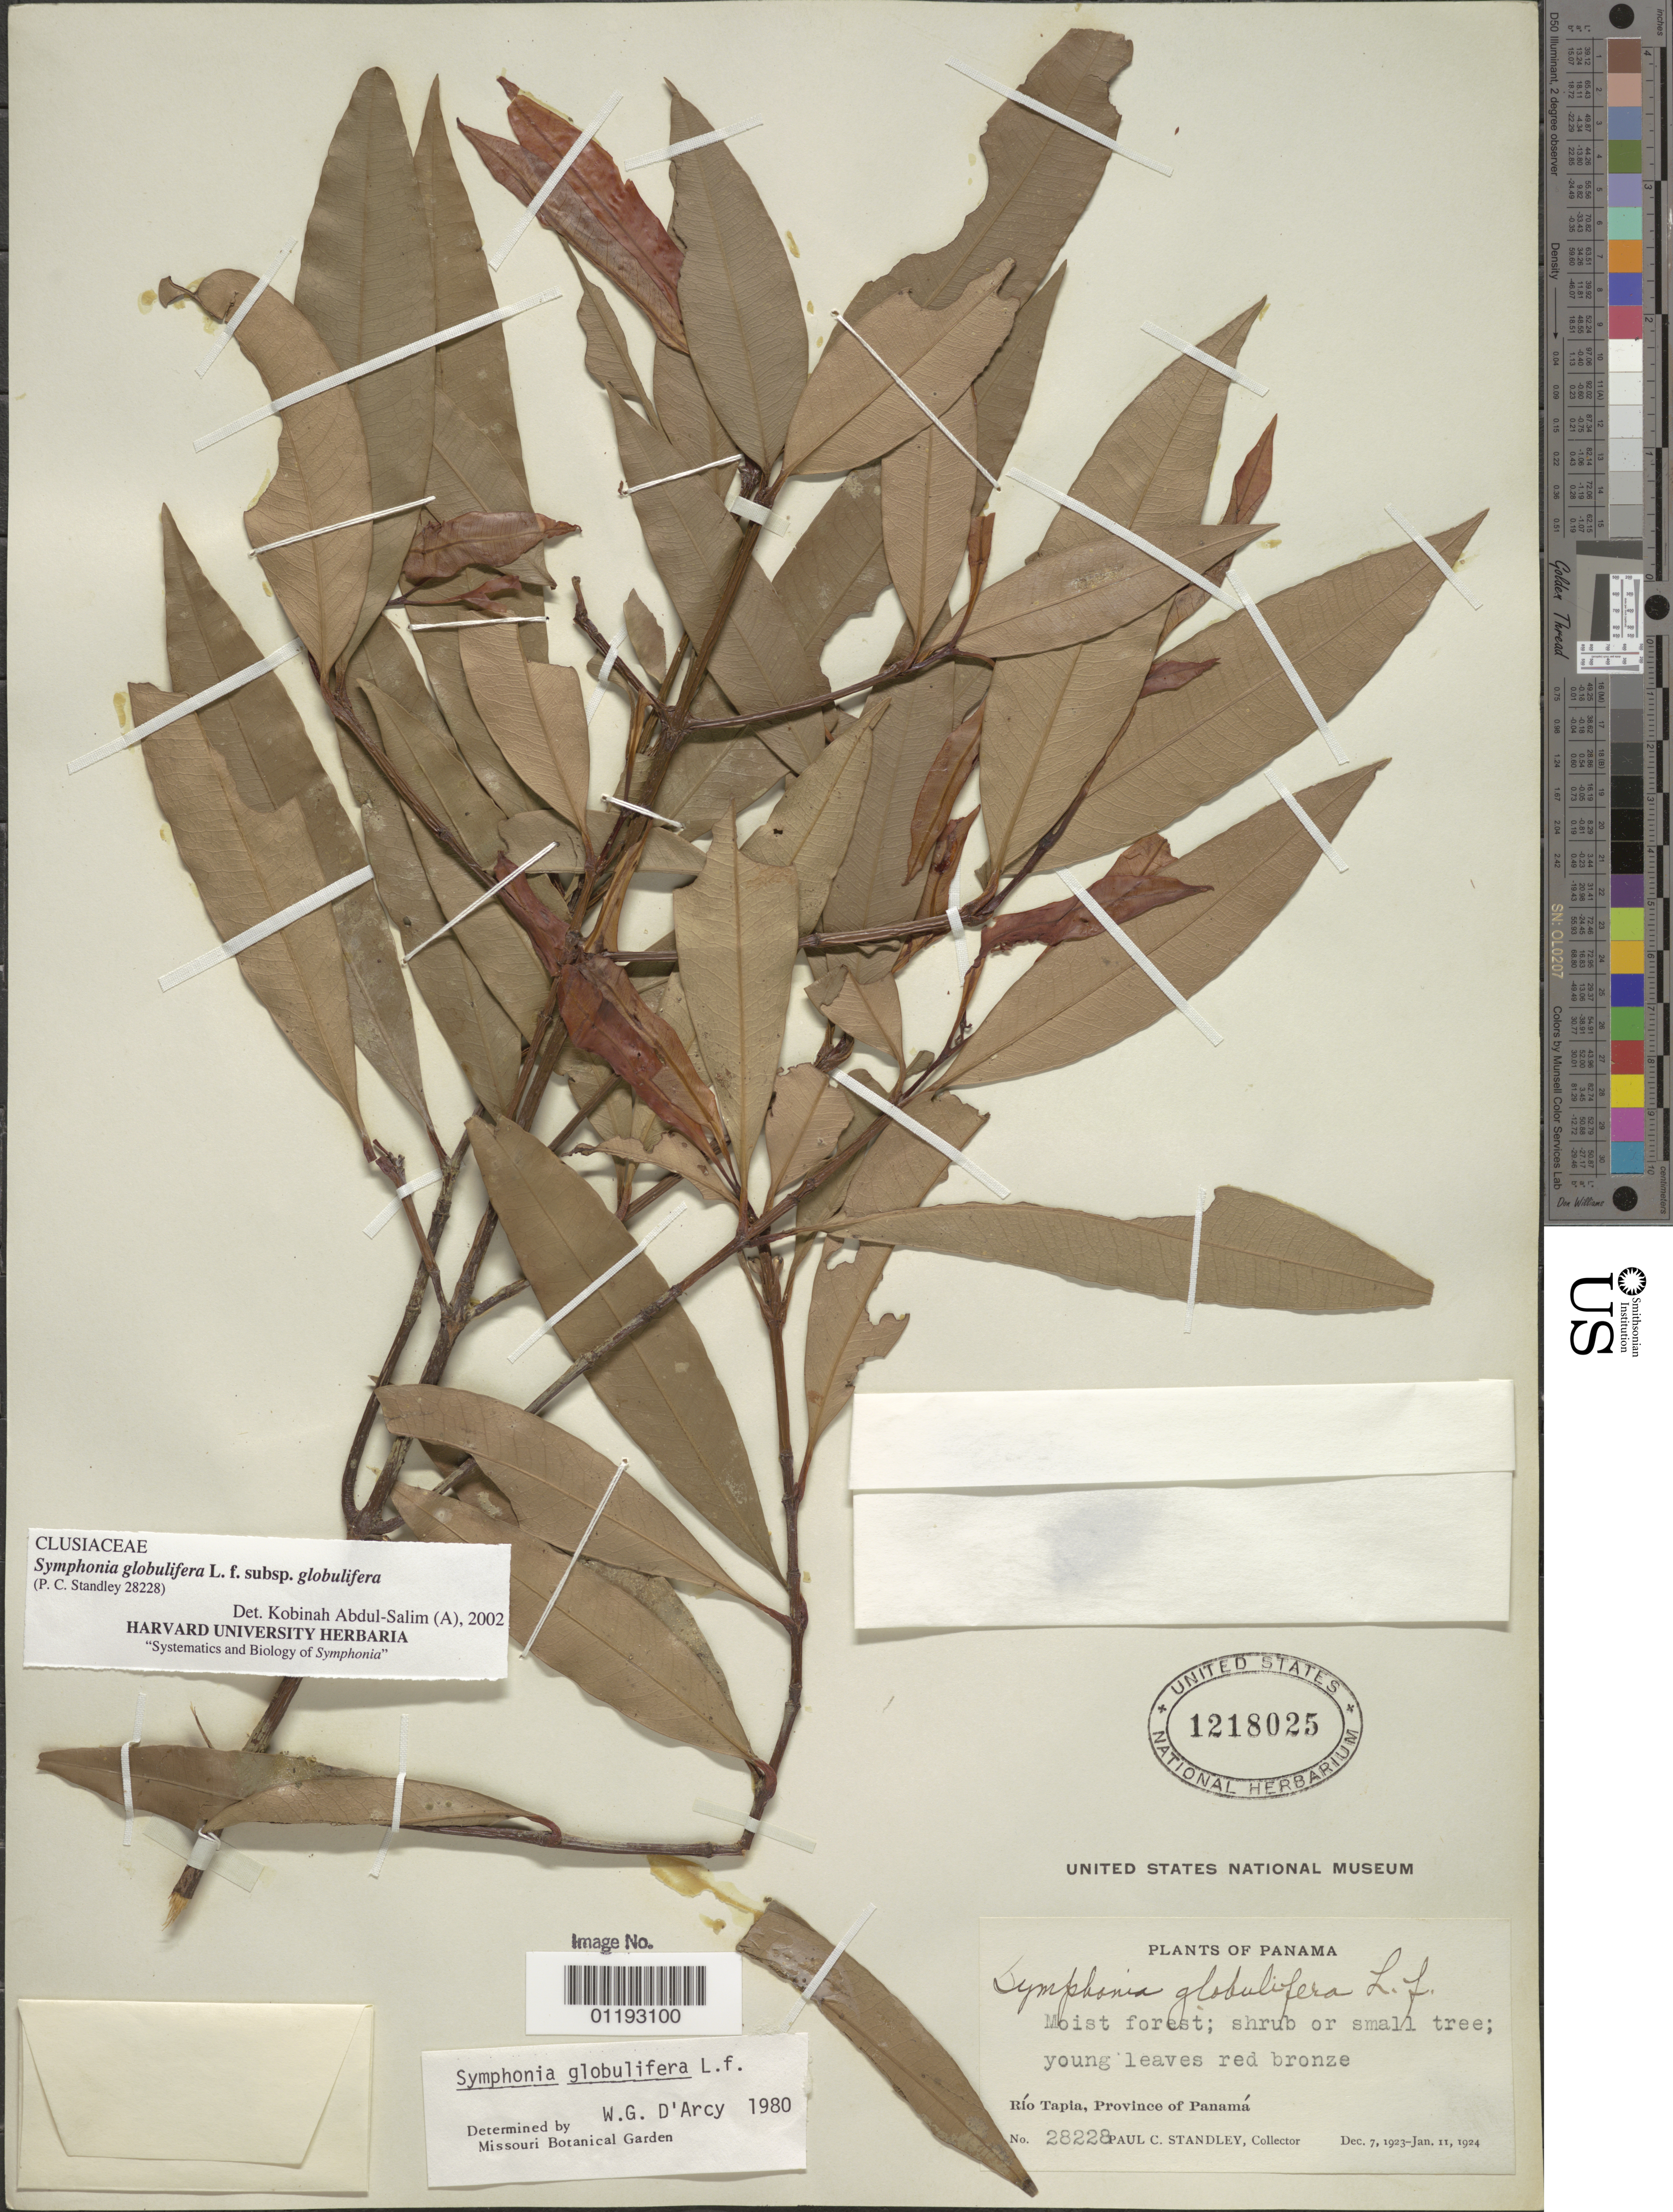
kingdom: Plantae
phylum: Tracheophyta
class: Magnoliopsida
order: Malpighiales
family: Clusiaceae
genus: Symphonia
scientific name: Symphonia globulifera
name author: L. f.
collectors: P. C. Standley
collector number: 28228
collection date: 1923-12-07/1924-01-11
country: Panama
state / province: Panamá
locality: Río Tapia.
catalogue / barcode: US 1218025